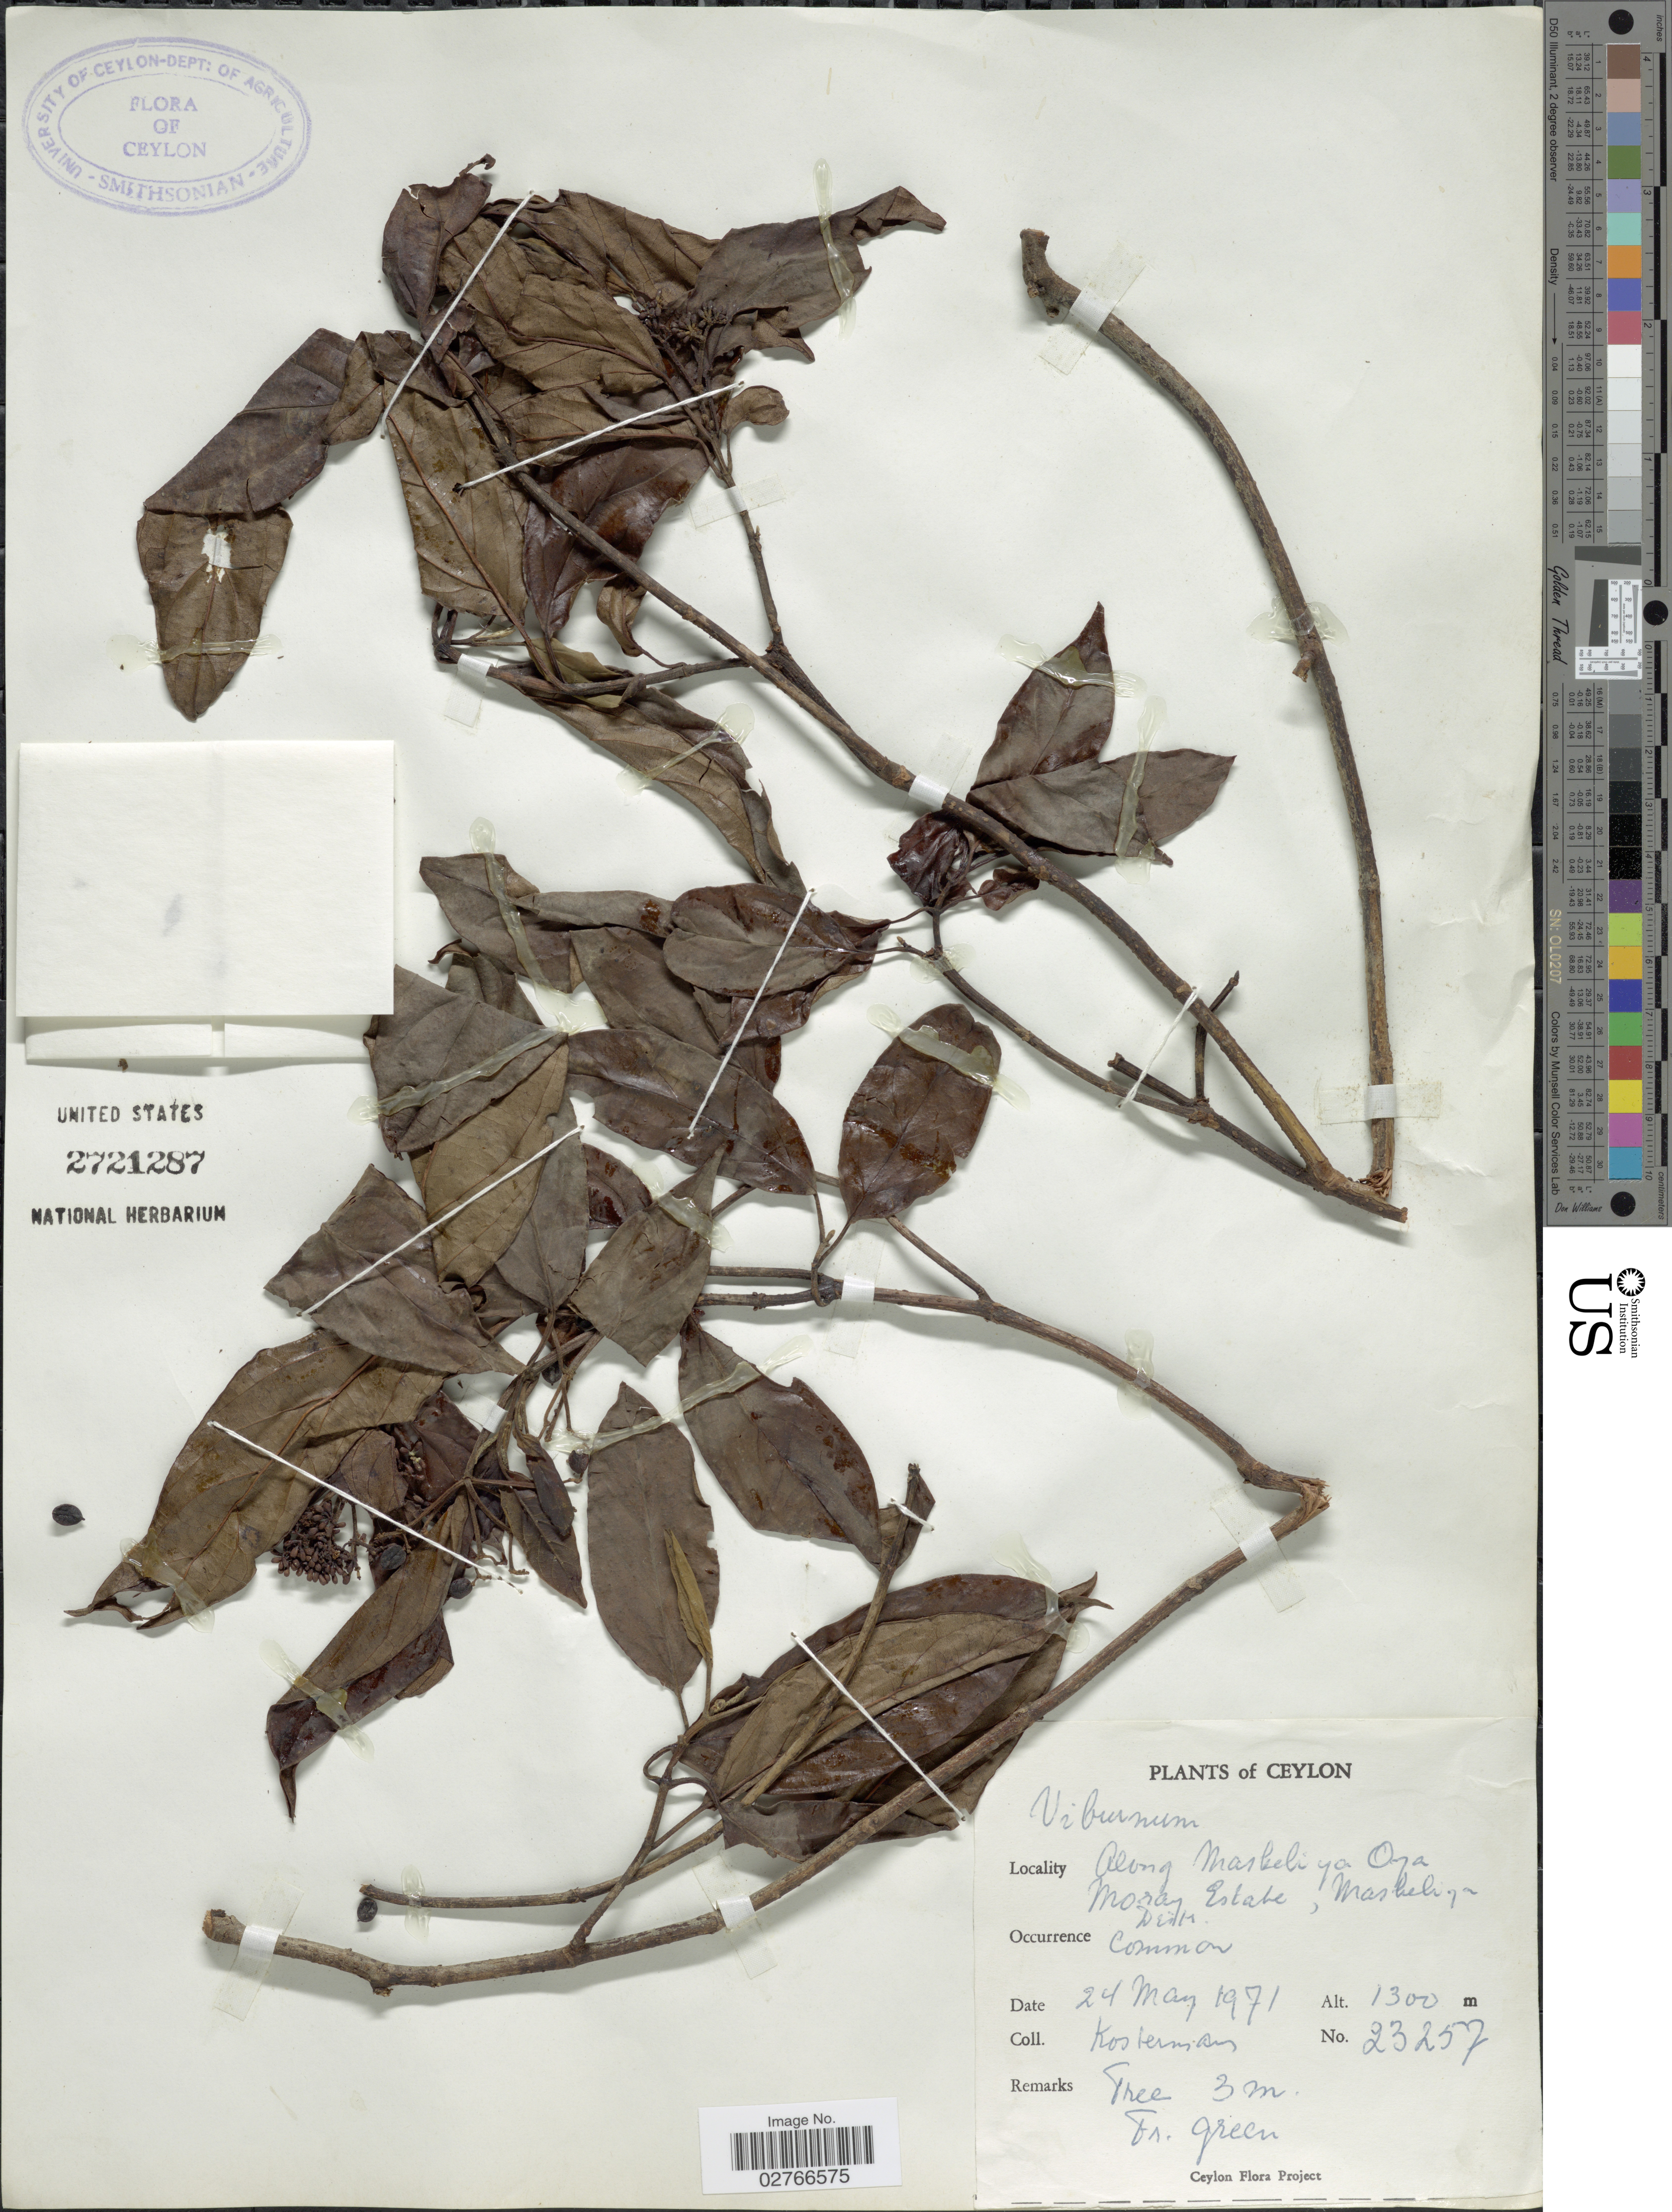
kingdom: Plantae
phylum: Tracheophyta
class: Magnoliopsida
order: Dipsacales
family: Viburnaceae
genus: Viburnum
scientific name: Viburnum sp.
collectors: Kostermans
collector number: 23257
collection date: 1971-05-24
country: Sri Lanka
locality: Ceylon. Along Maskeliya Oya Moray Estate, Masheliya Dist.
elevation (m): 1300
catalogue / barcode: US 2721287